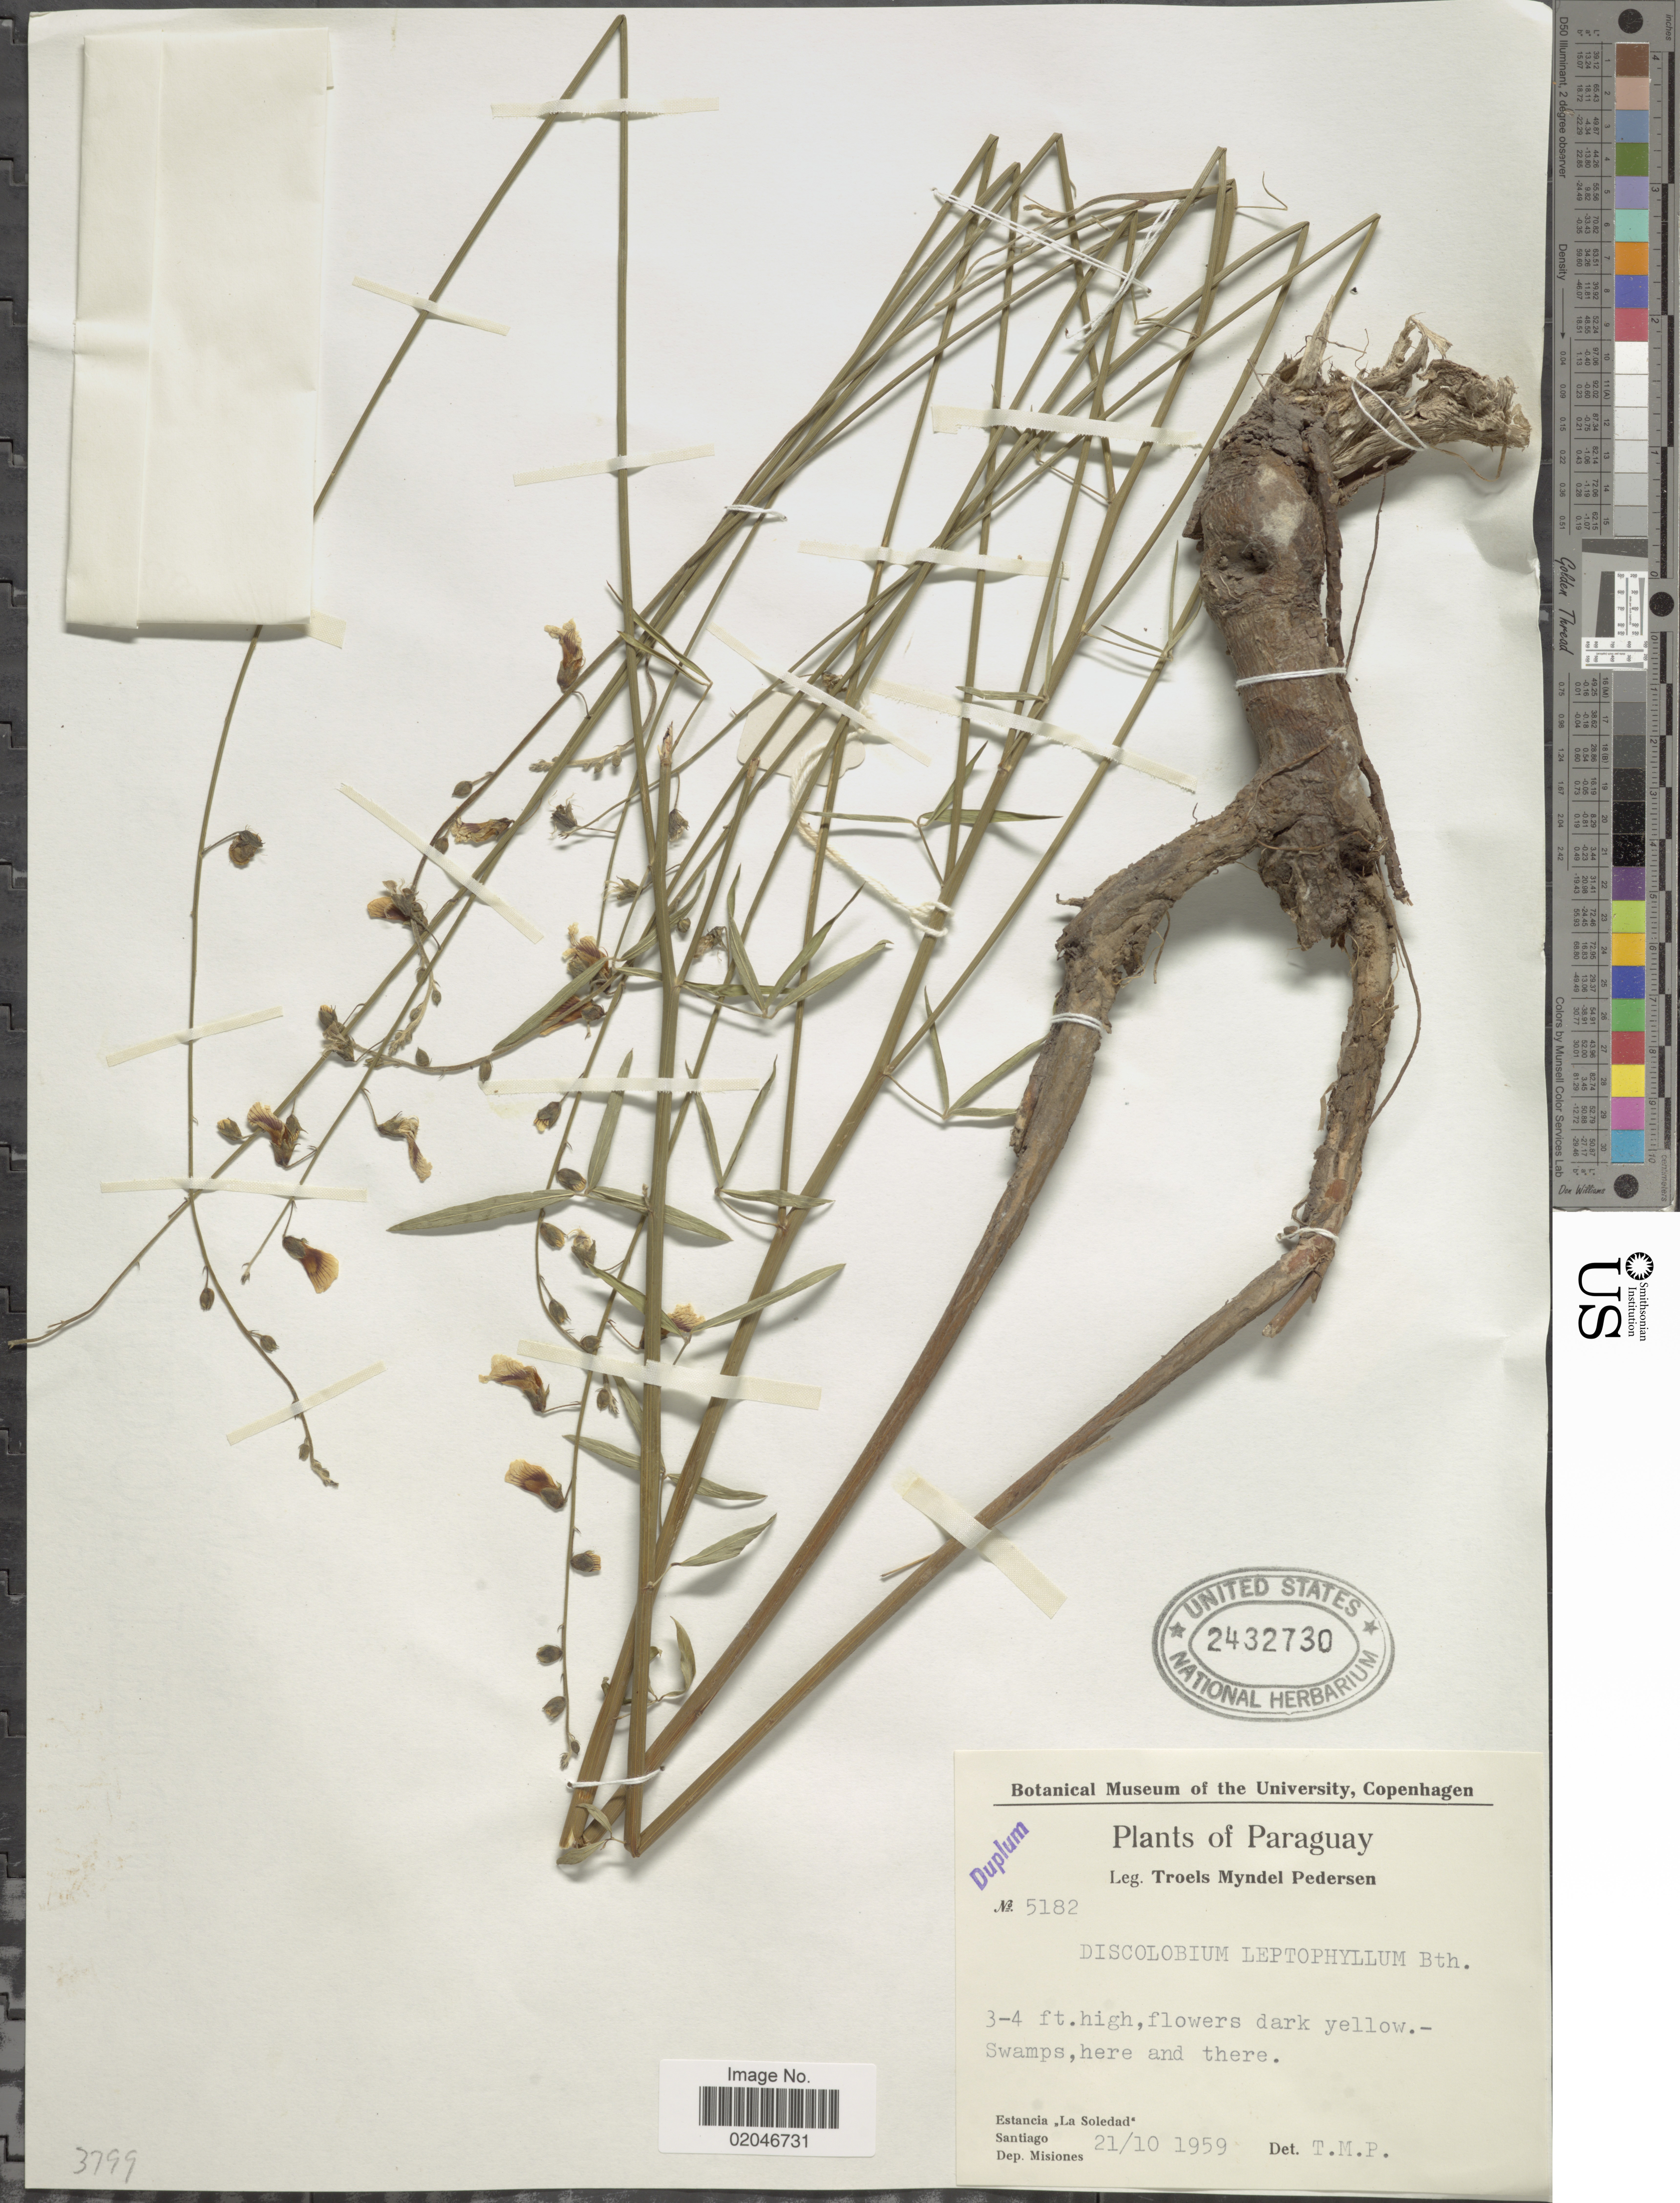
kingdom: Plantae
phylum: Tracheophyta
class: Magnoliopsida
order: Fabales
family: Fabaceae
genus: Discolobium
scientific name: Discolobium leptophyllum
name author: Benth.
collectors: T. Pederson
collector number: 5182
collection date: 1959-10-21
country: Paraguay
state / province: Misiones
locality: Swamps, here and there, Estancia ,,La Soledad' Santiago, Dep Misiones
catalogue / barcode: US 2432730